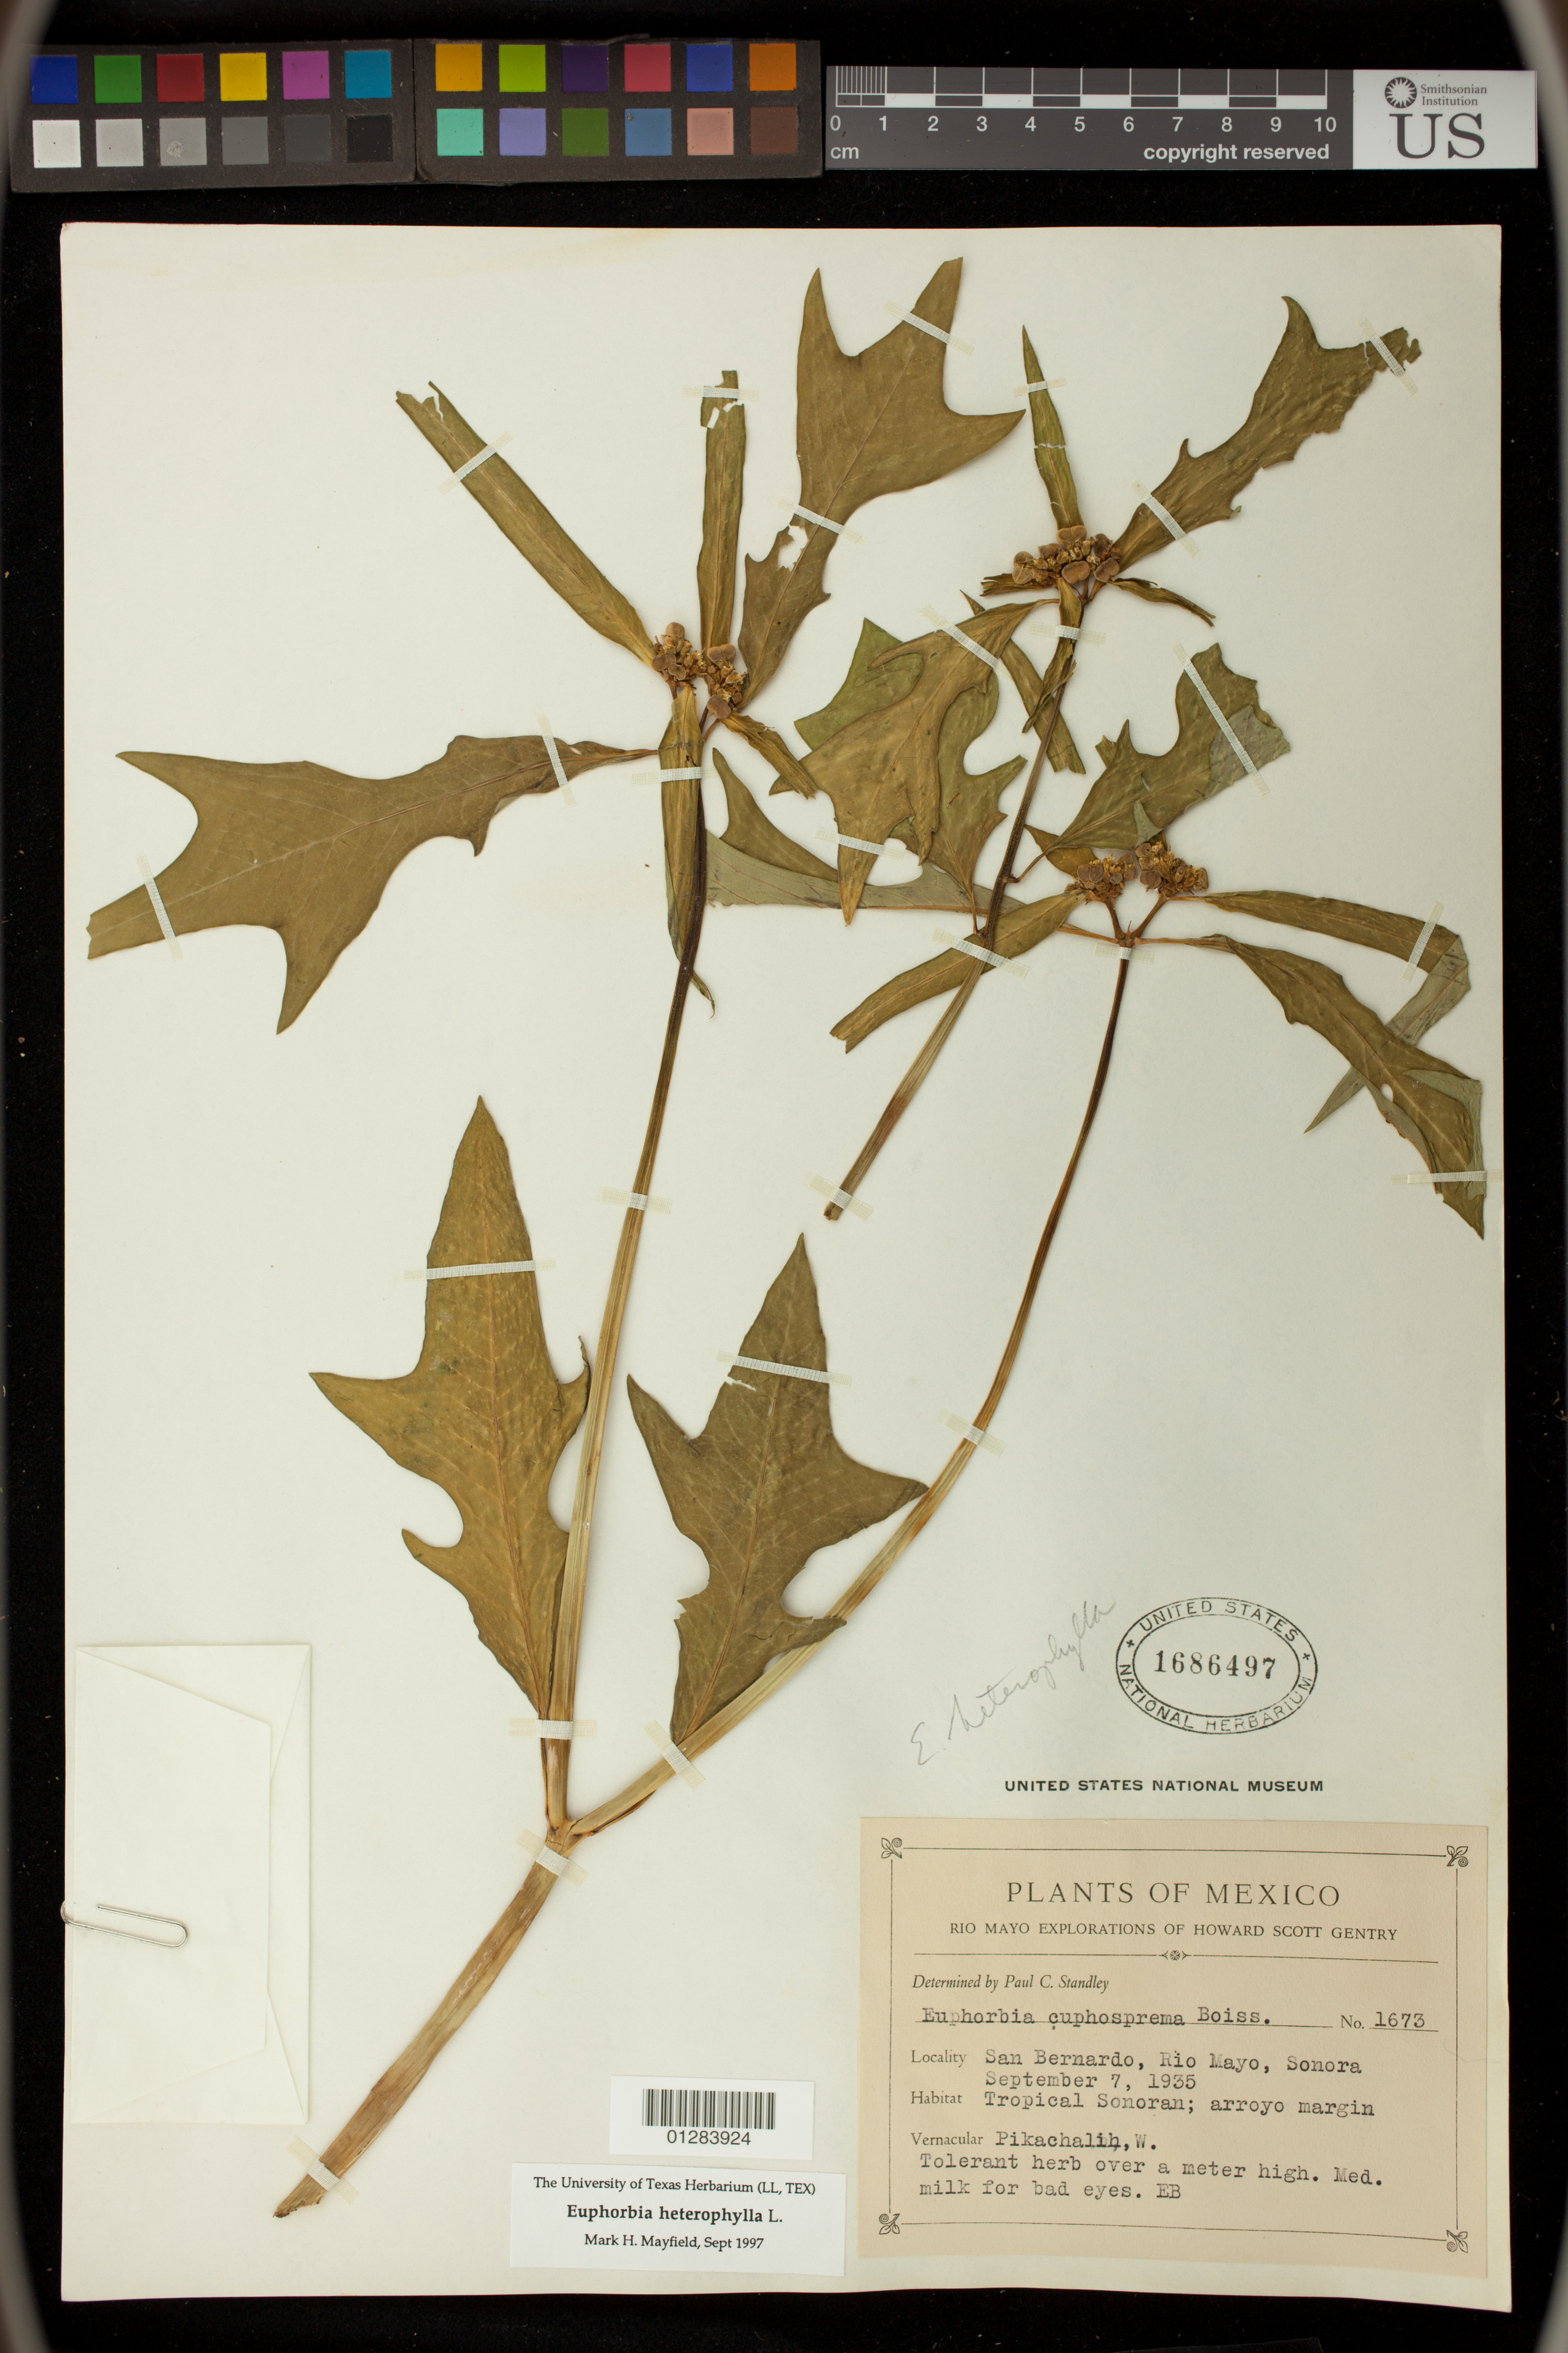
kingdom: Plantae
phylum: Tracheophyta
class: Magnoliopsida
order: Malpighiales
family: Euphorbiaceae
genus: Euphorbia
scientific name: Euphorbia heterophylla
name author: L.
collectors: H. S. Gentry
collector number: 1673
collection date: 1935-09-07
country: Mexico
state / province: Sonora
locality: San Bernardo, Rio Mayo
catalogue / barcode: US 1686497